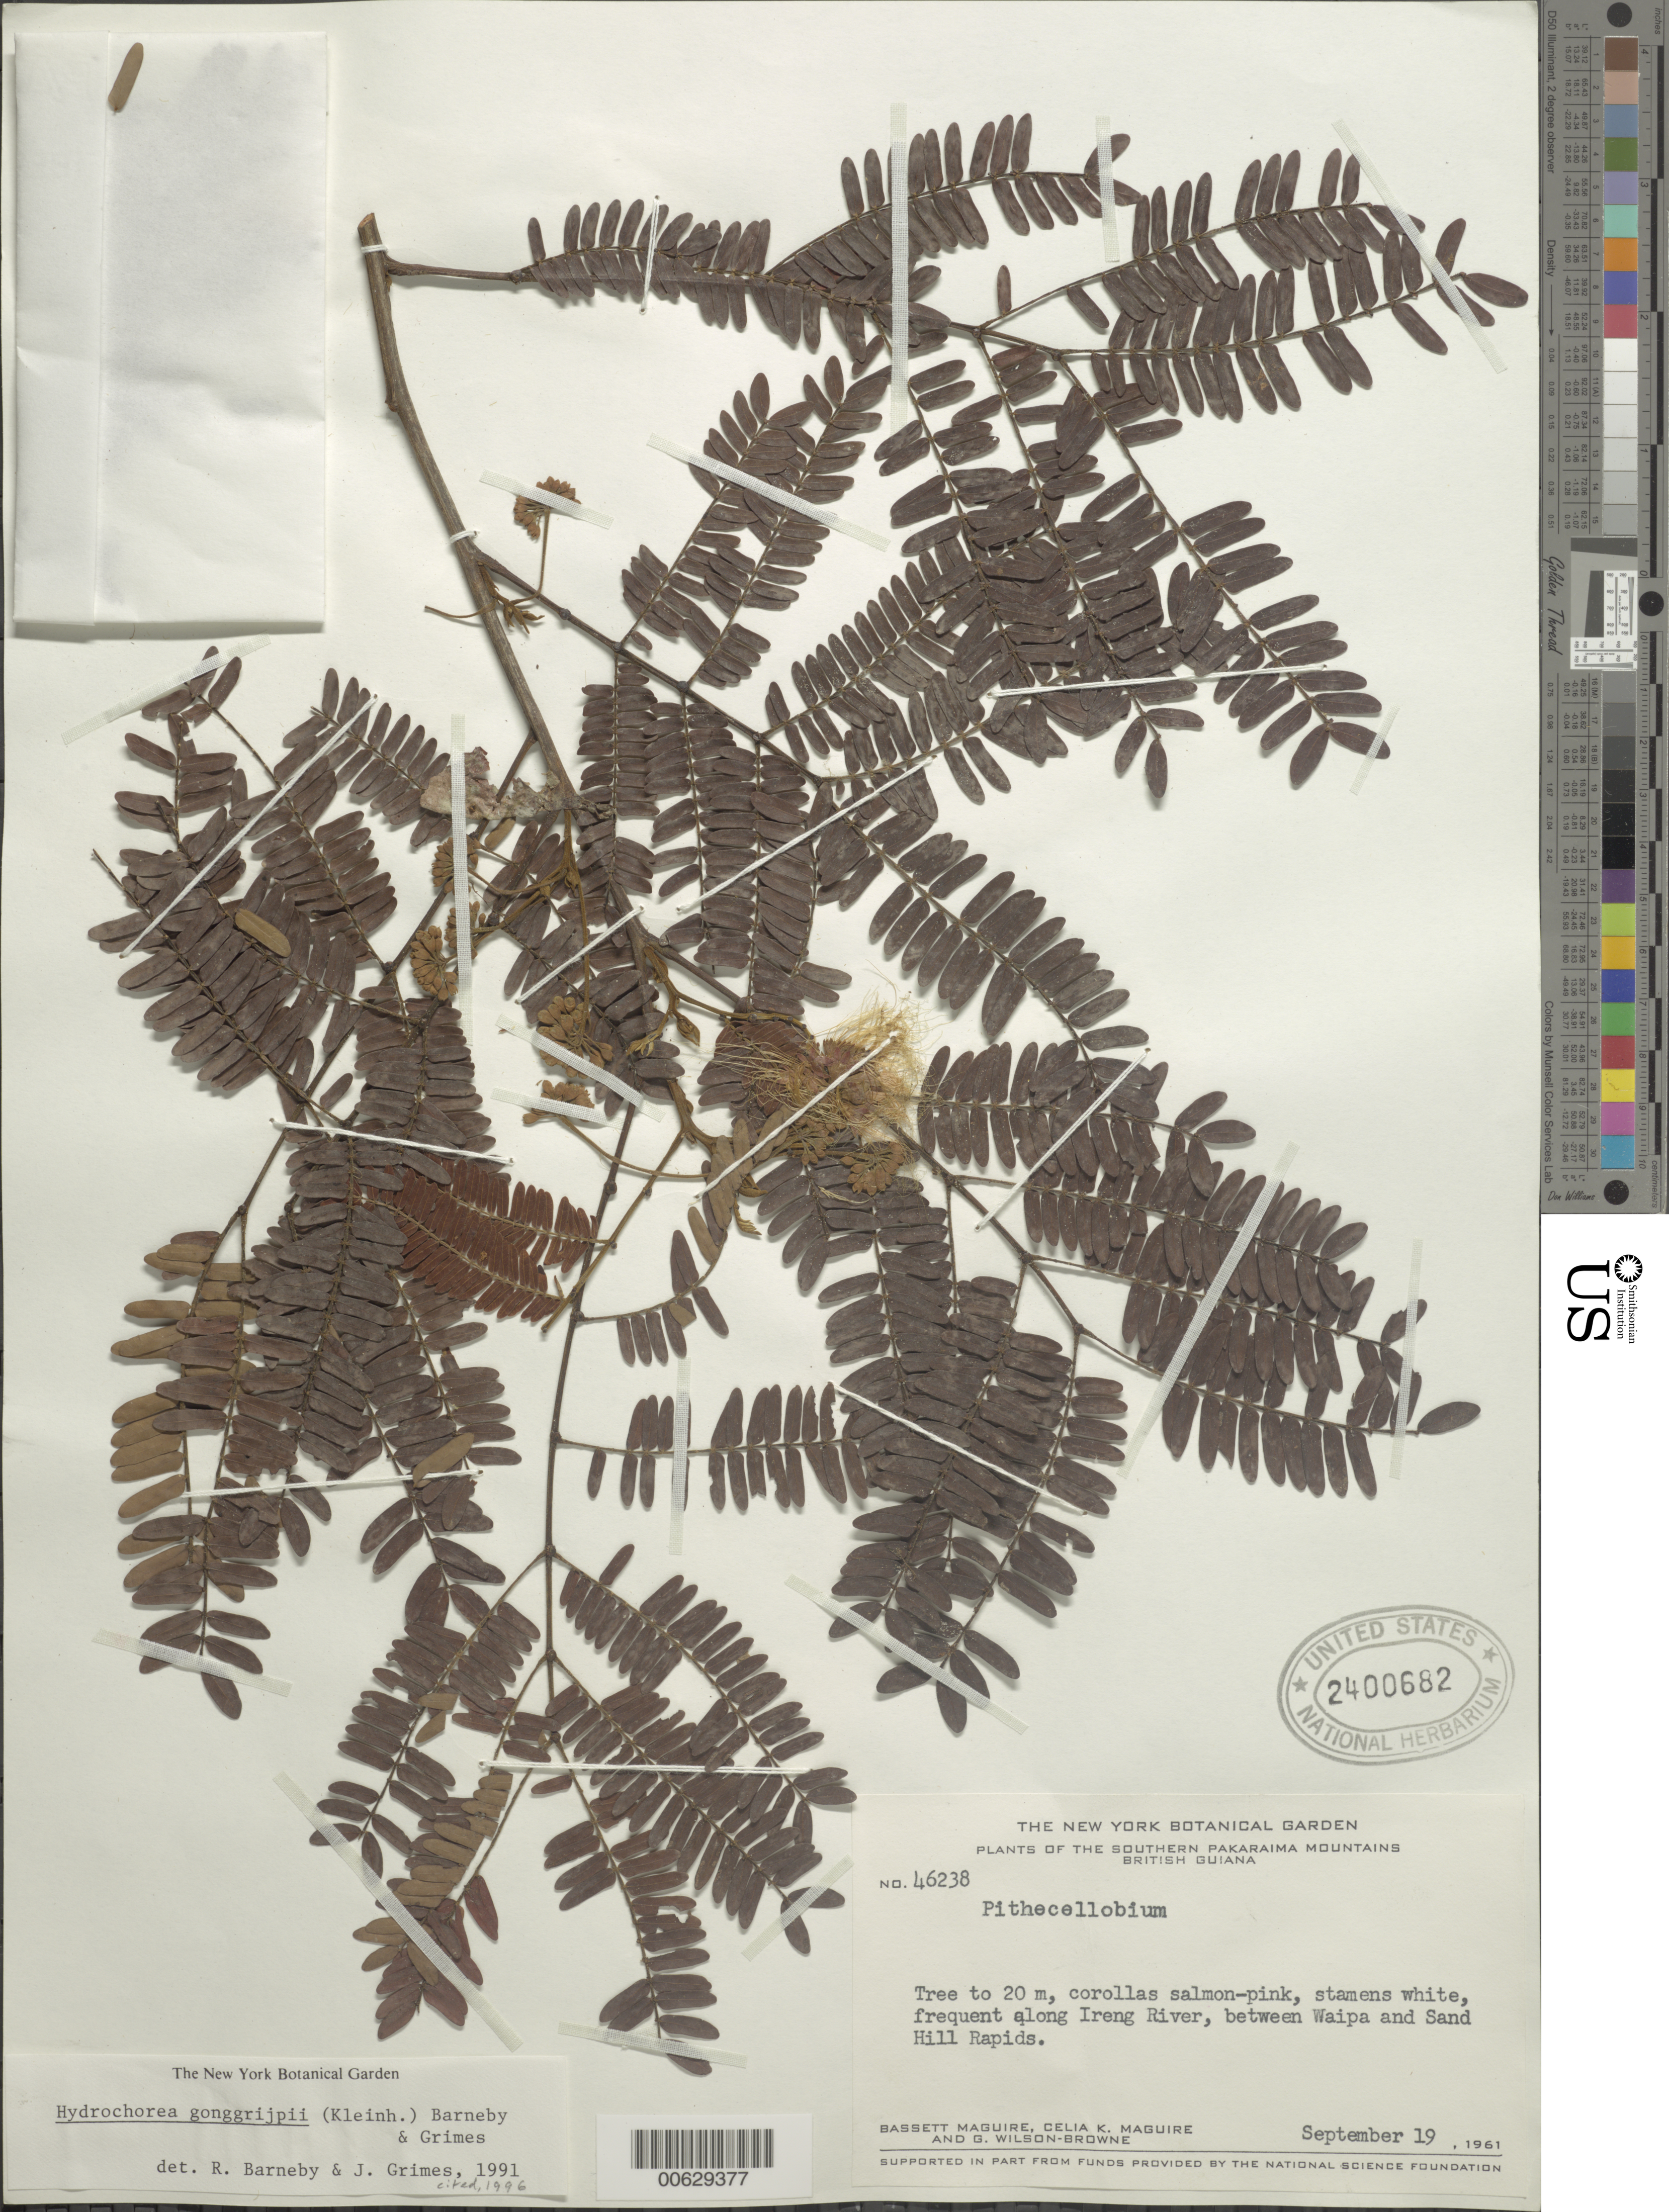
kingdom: Plantae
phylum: Tracheophyta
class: Magnoliopsida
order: Fabales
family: Fabaceae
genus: Hydrochorea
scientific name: Hydrochorea gonggrijpii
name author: (Kleinhoonte) Barneby & J.W. Grimes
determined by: Barneby, R. C.; Grimes, J. W.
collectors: B. Maguire, C. K. Maguire & G. Wilson-Browne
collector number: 46238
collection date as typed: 19-Sep-61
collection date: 1961-09-19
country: Guyana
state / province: Potaro-Siparuni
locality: Ireng River, between Waipa and Sand Hill Rapids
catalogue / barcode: US 2400682